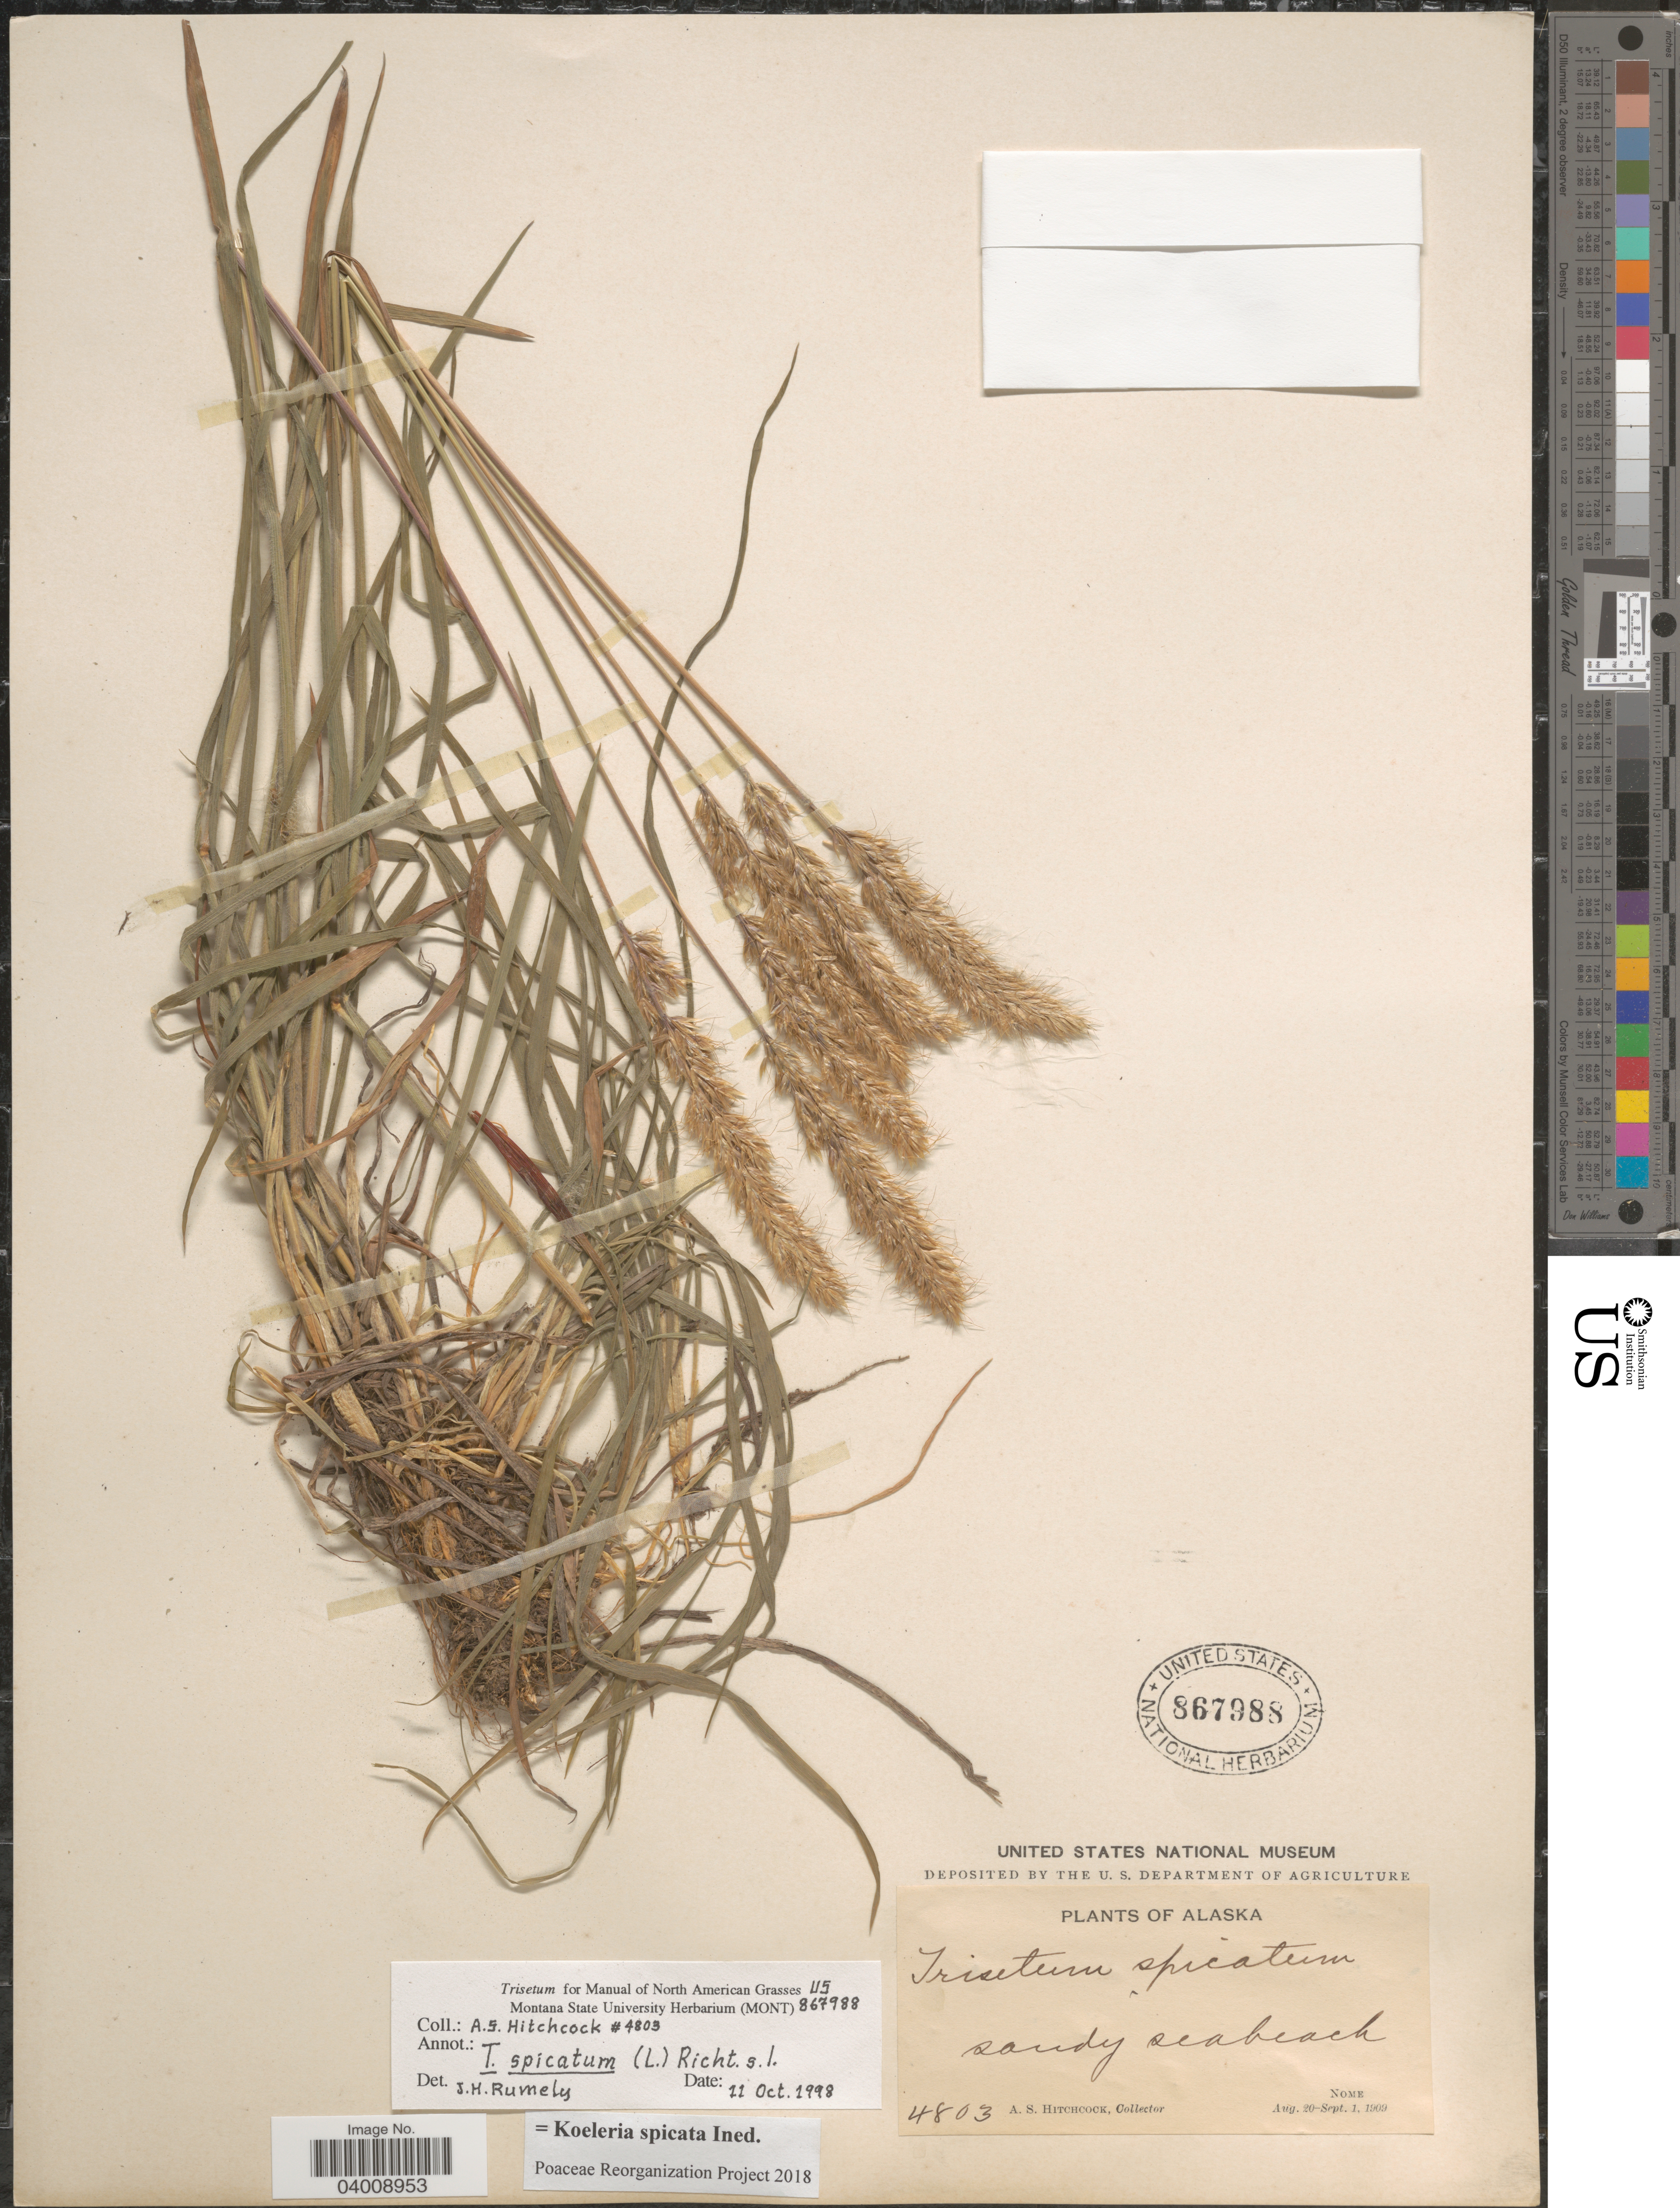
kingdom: Plantae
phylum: Tracheophyta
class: Liliopsida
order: Poales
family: Poaceae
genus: Koeleria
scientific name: Koeleria spicata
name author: (L.) Barberá et al.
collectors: A. S. Hitchcock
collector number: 4803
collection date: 1909-08-20/1909-09-01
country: United States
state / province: Alaska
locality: Sandy seabeach. Nome.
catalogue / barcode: US 867988